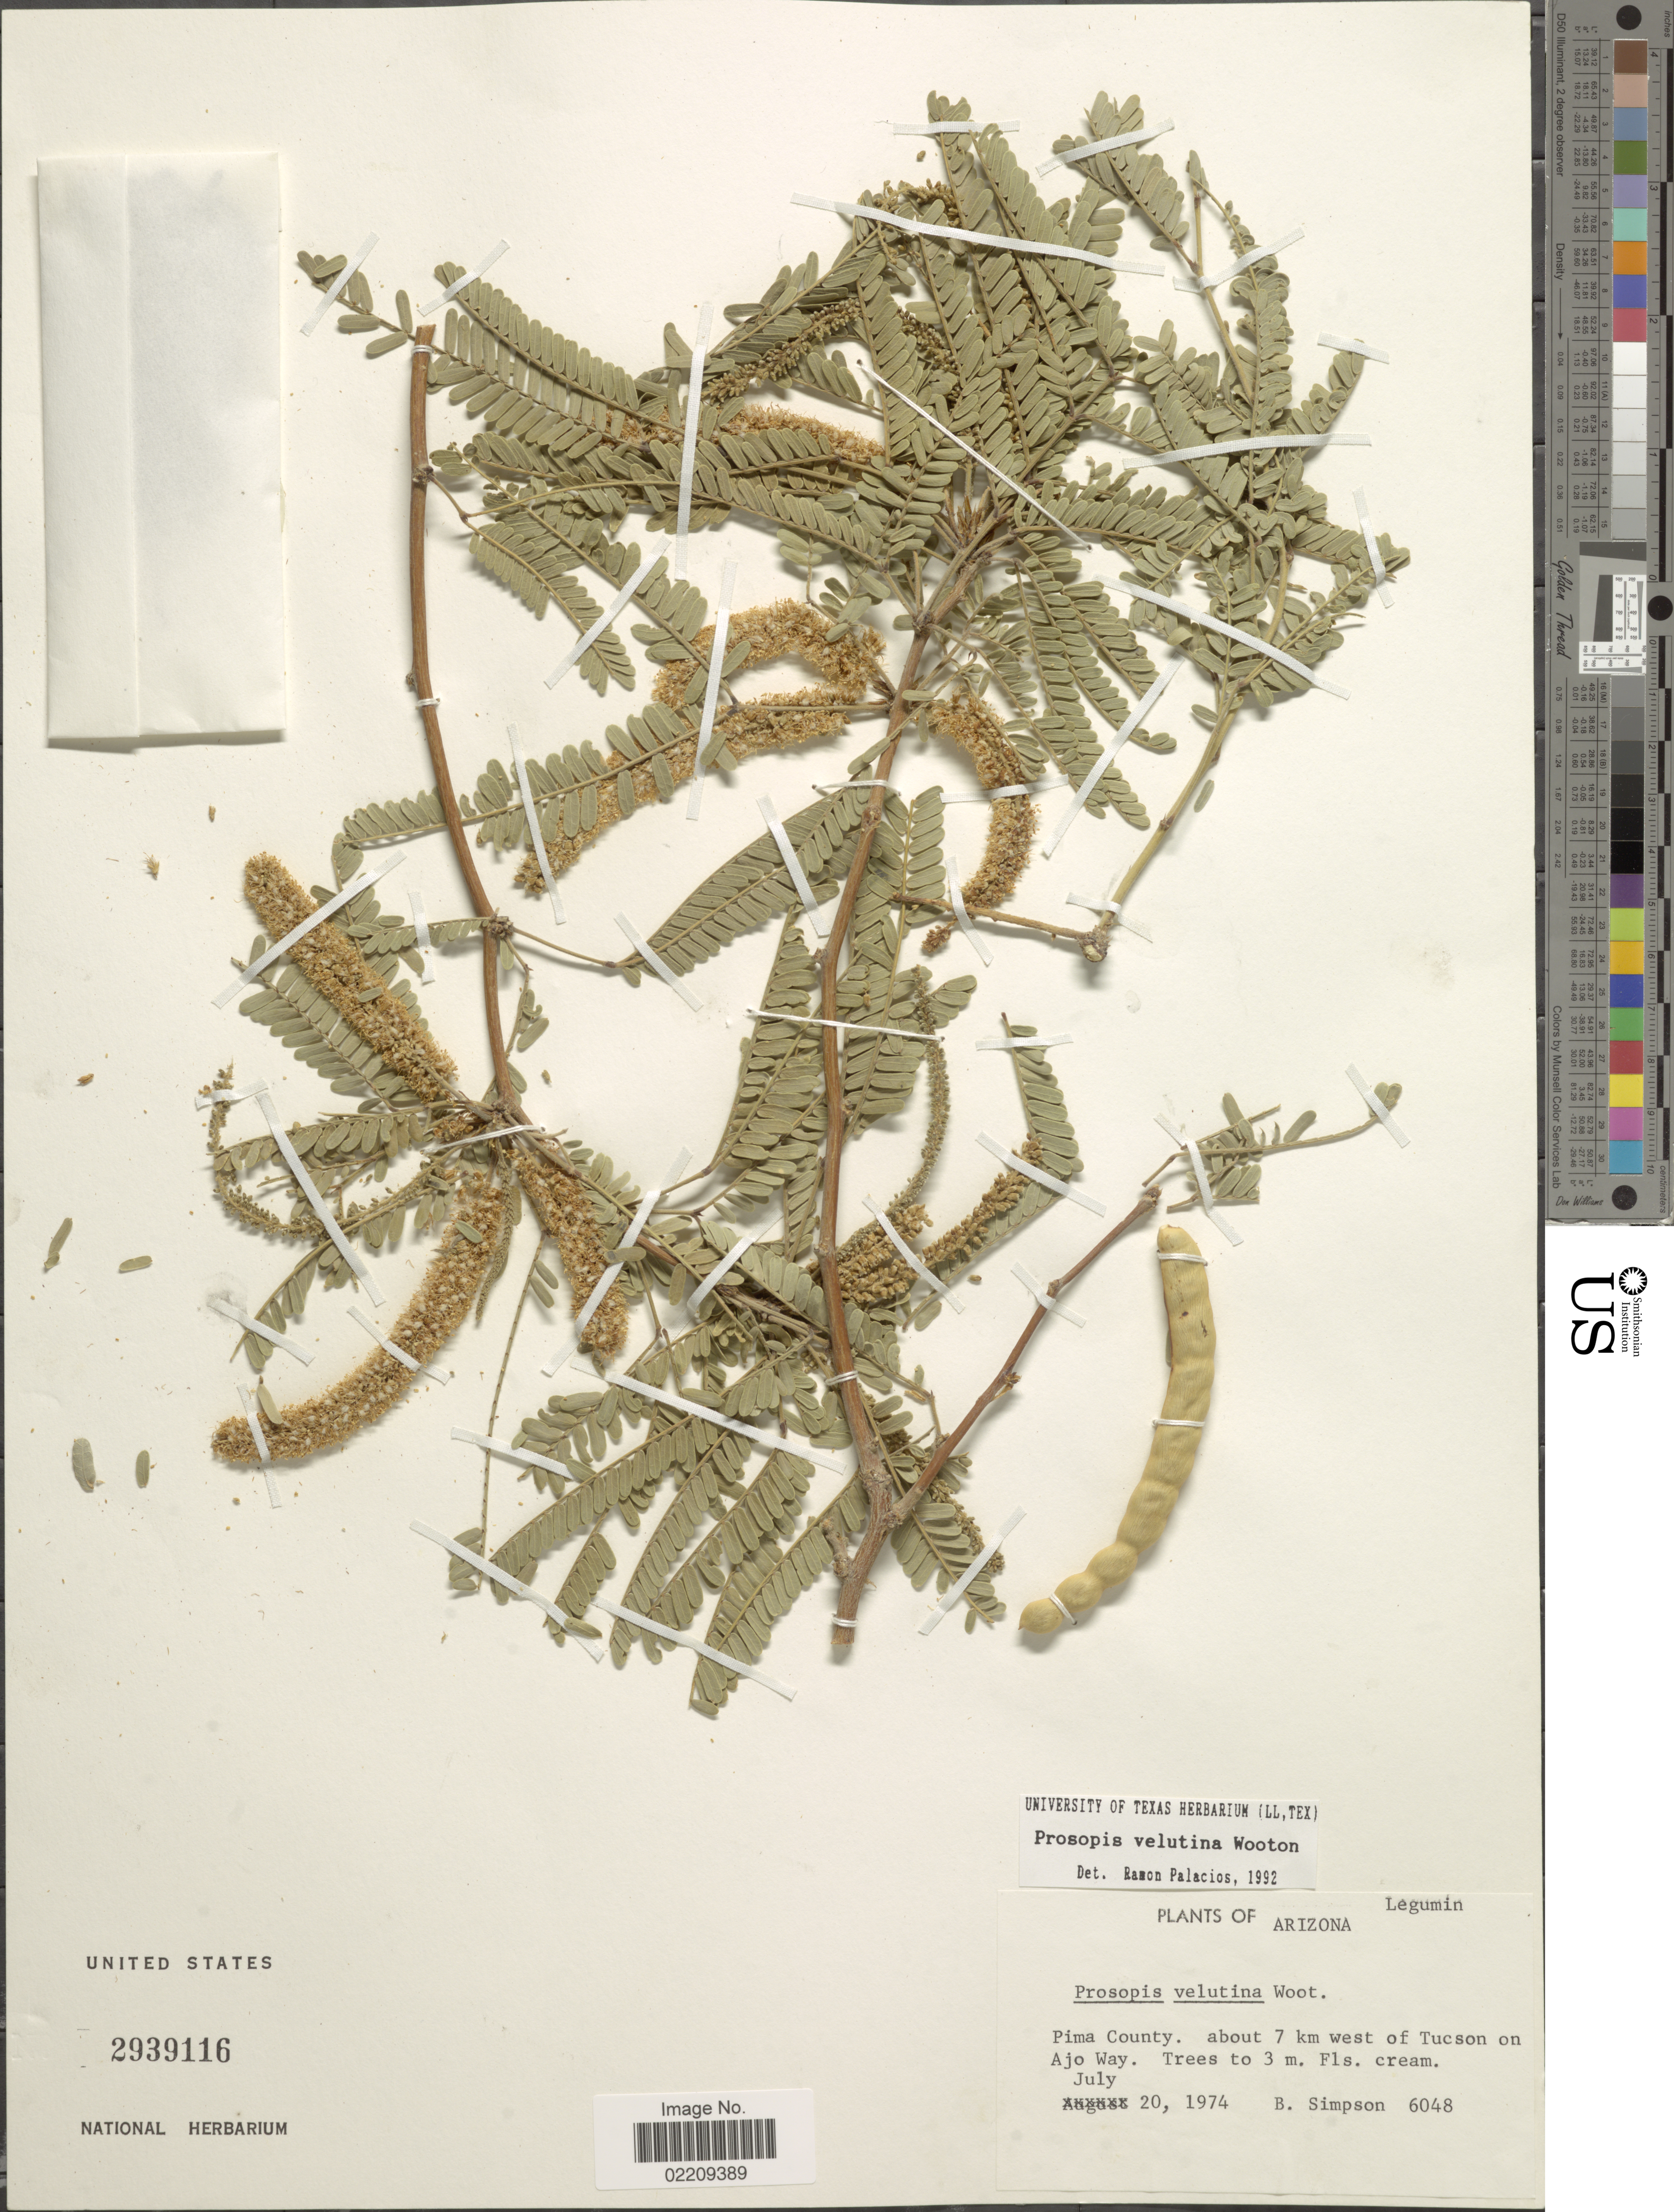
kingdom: Plantae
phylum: Tracheophyta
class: Magnoliopsida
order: Fabales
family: Fabaceae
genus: Neltuma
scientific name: Neltuma velutina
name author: (Wooton) Britton & Rose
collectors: B. Simpson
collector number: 6048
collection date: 1974-07-20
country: United States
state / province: Arizona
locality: Pima County, about 7 km west of Tucson on Ajo Way.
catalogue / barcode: US 2939116